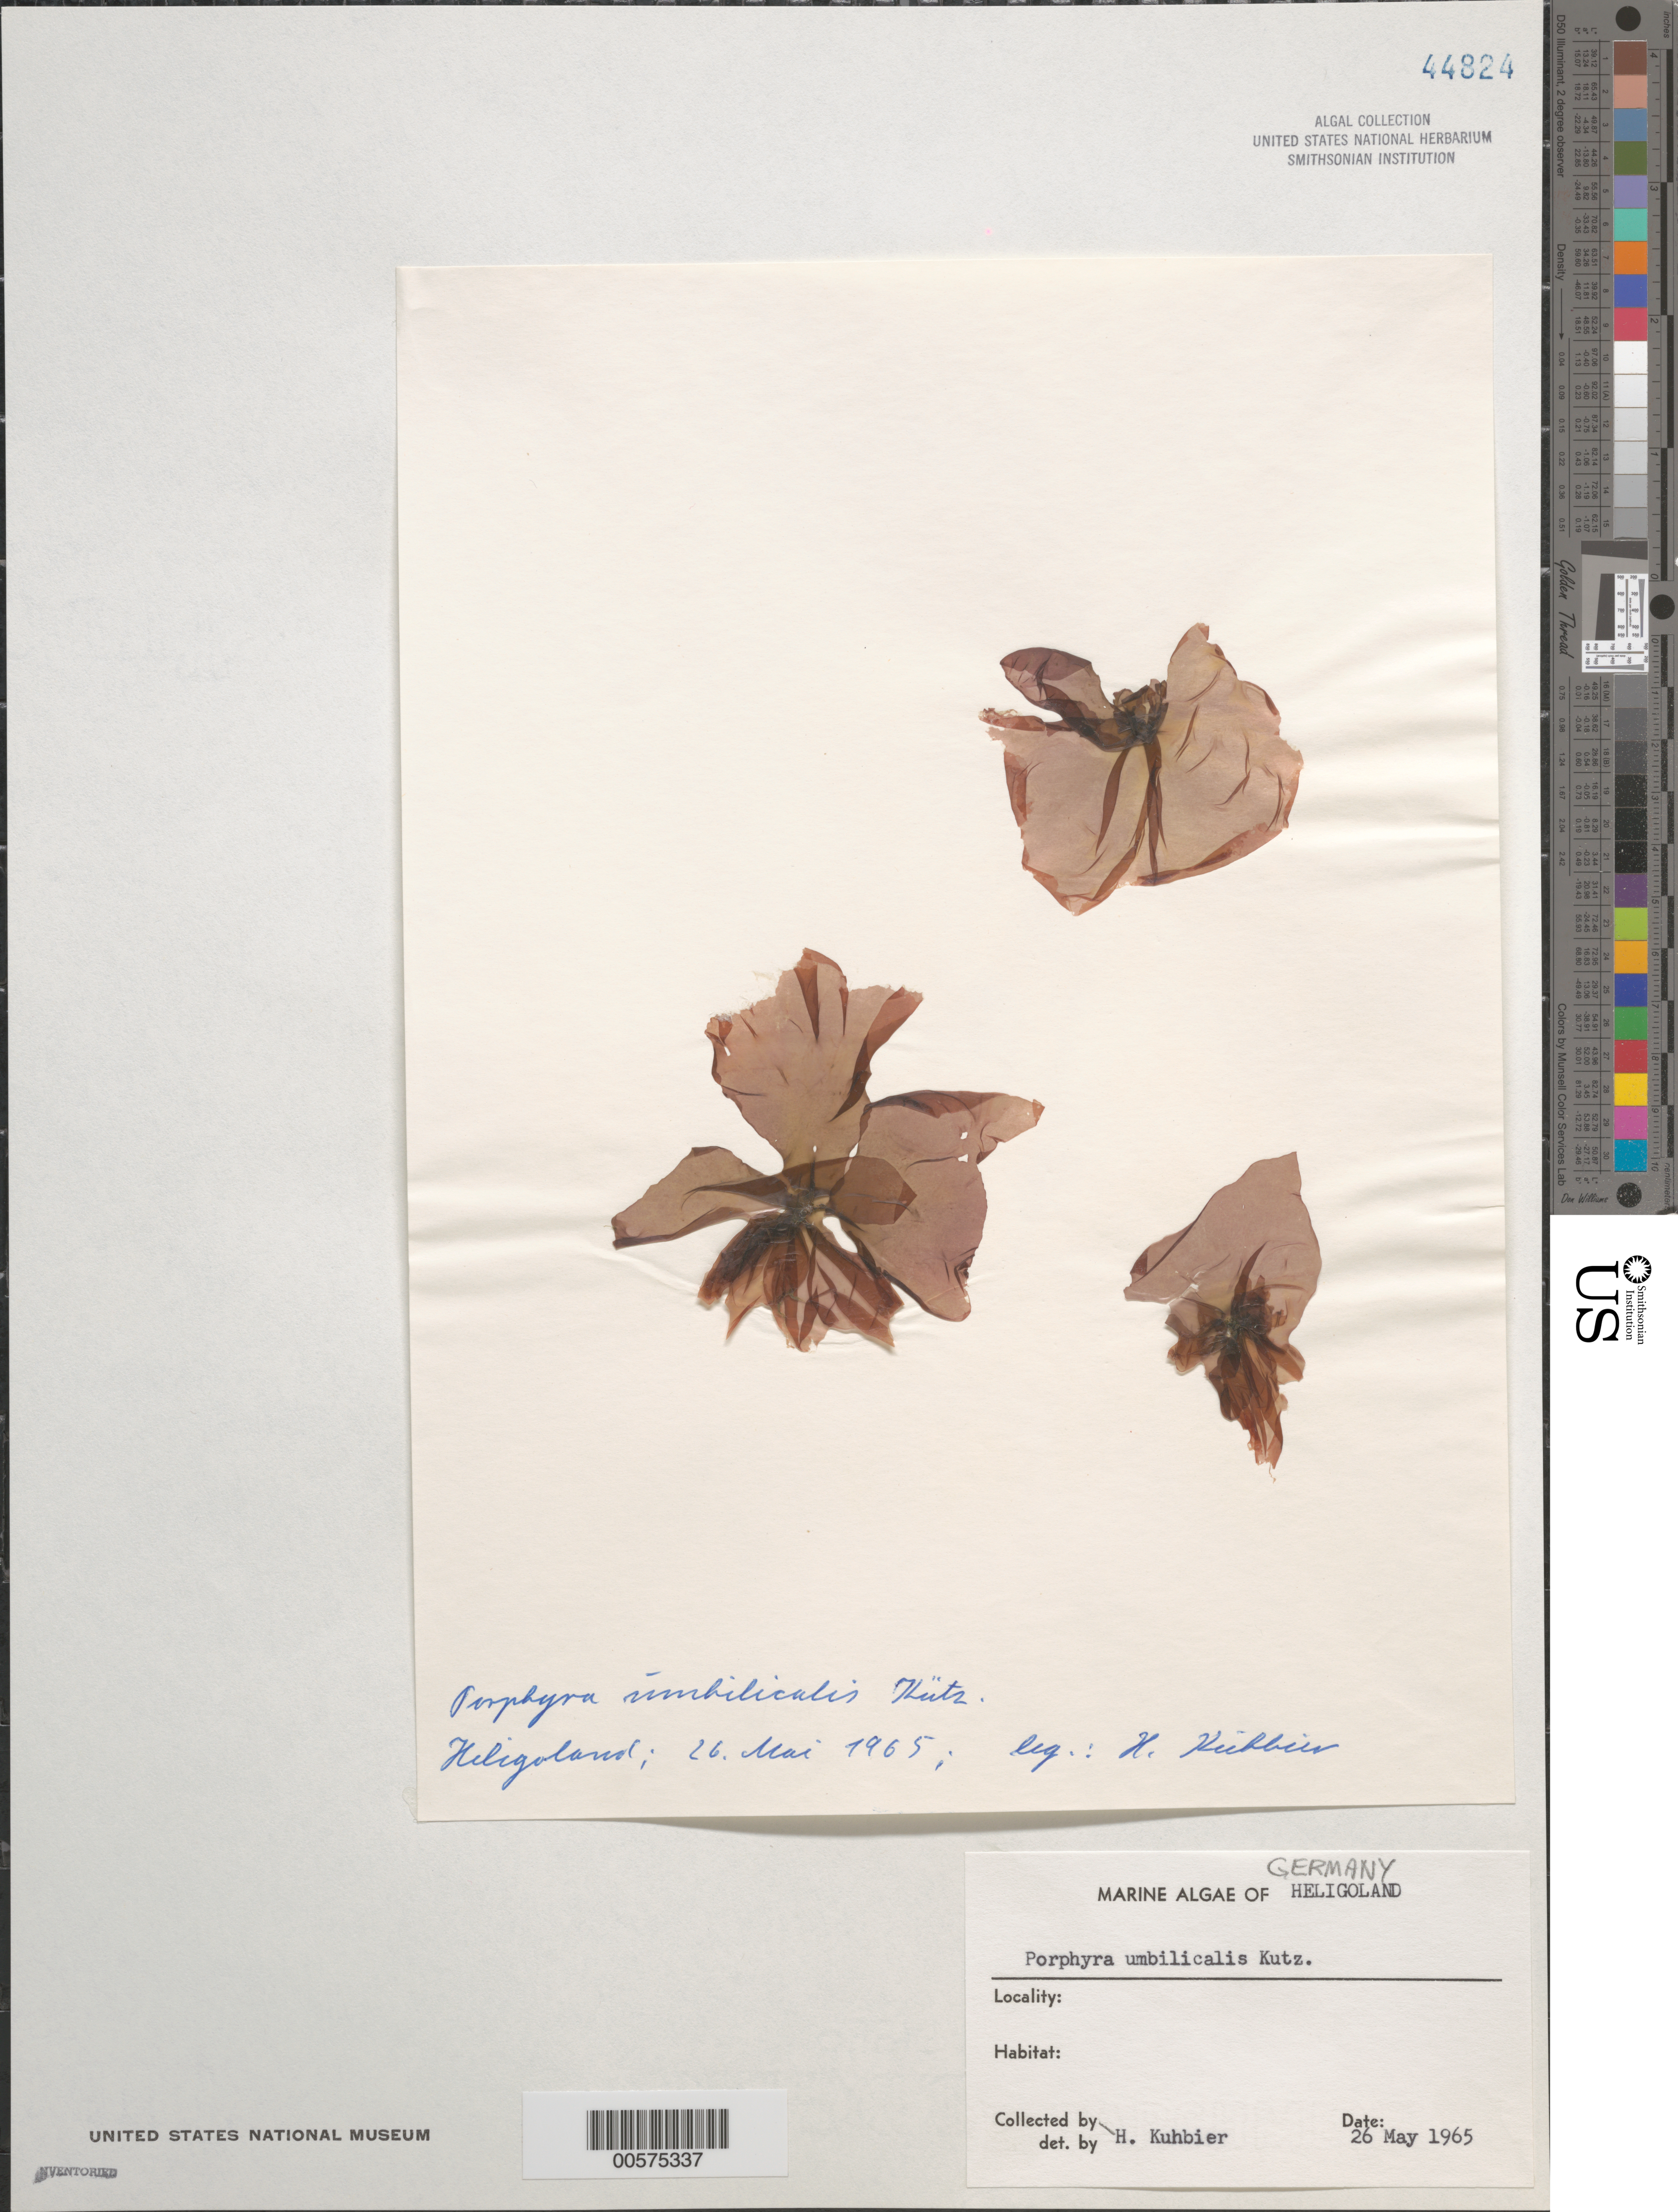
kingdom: Plantae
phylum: Rhodophyta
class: Bangiophyceae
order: Bangiales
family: Bangiaceae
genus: Porphyra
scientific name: Porphyra umbilicalis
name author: Kütz.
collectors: H. Kuhbier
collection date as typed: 26 May 1965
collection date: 1965-05-26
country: Germany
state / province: Schleswig-Holstein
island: Helgoland (Heligoland)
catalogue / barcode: US 44824